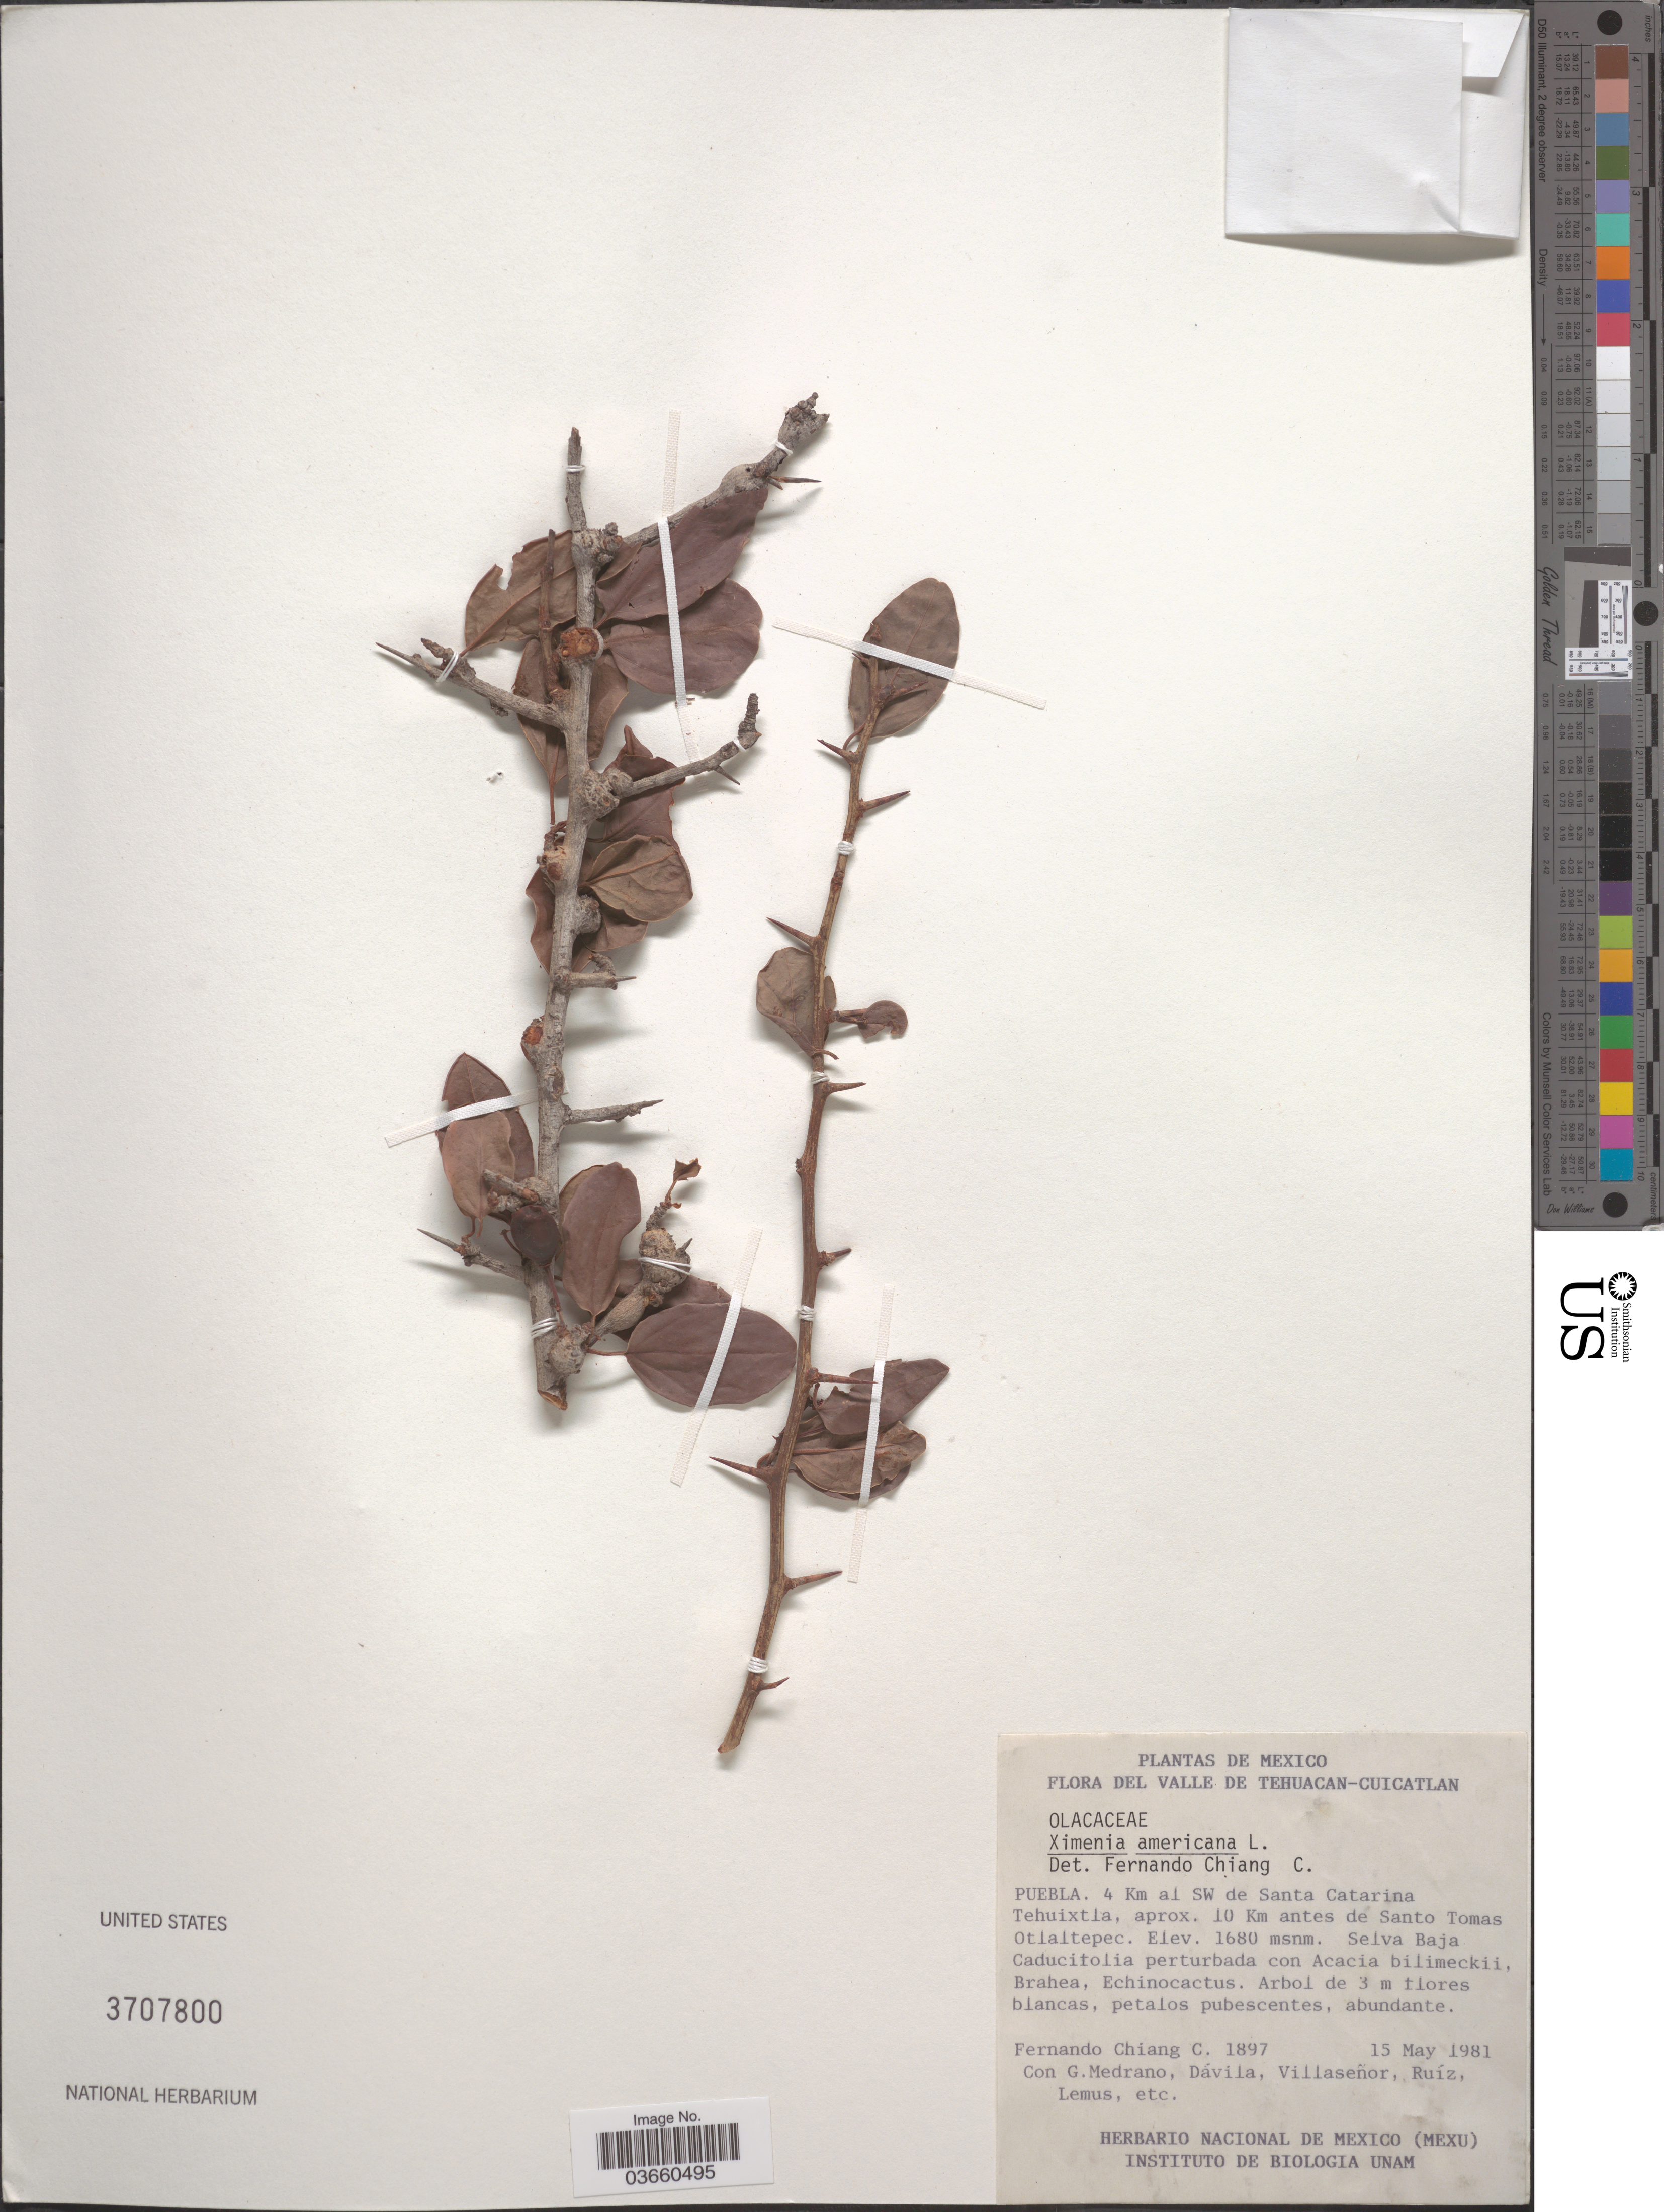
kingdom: Plantae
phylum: Tracheophyta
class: Magnoliopsida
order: Santalales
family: Ximeniaceae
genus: Ximenia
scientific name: Ximenia americana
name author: L.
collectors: F. Chiang C., G. Medrano, -. Davila, -. Villaseñor & et al.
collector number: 1897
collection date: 1981-05-15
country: Mexico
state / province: Puebla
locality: Del Valle de Tehuacan-Cuicatlan. 4 Km al SW de Santa Catarina Tehuixtla, aprox. 10 Km antes de Santo Tomas Otlaltepec.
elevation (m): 1680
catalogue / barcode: US 3707800